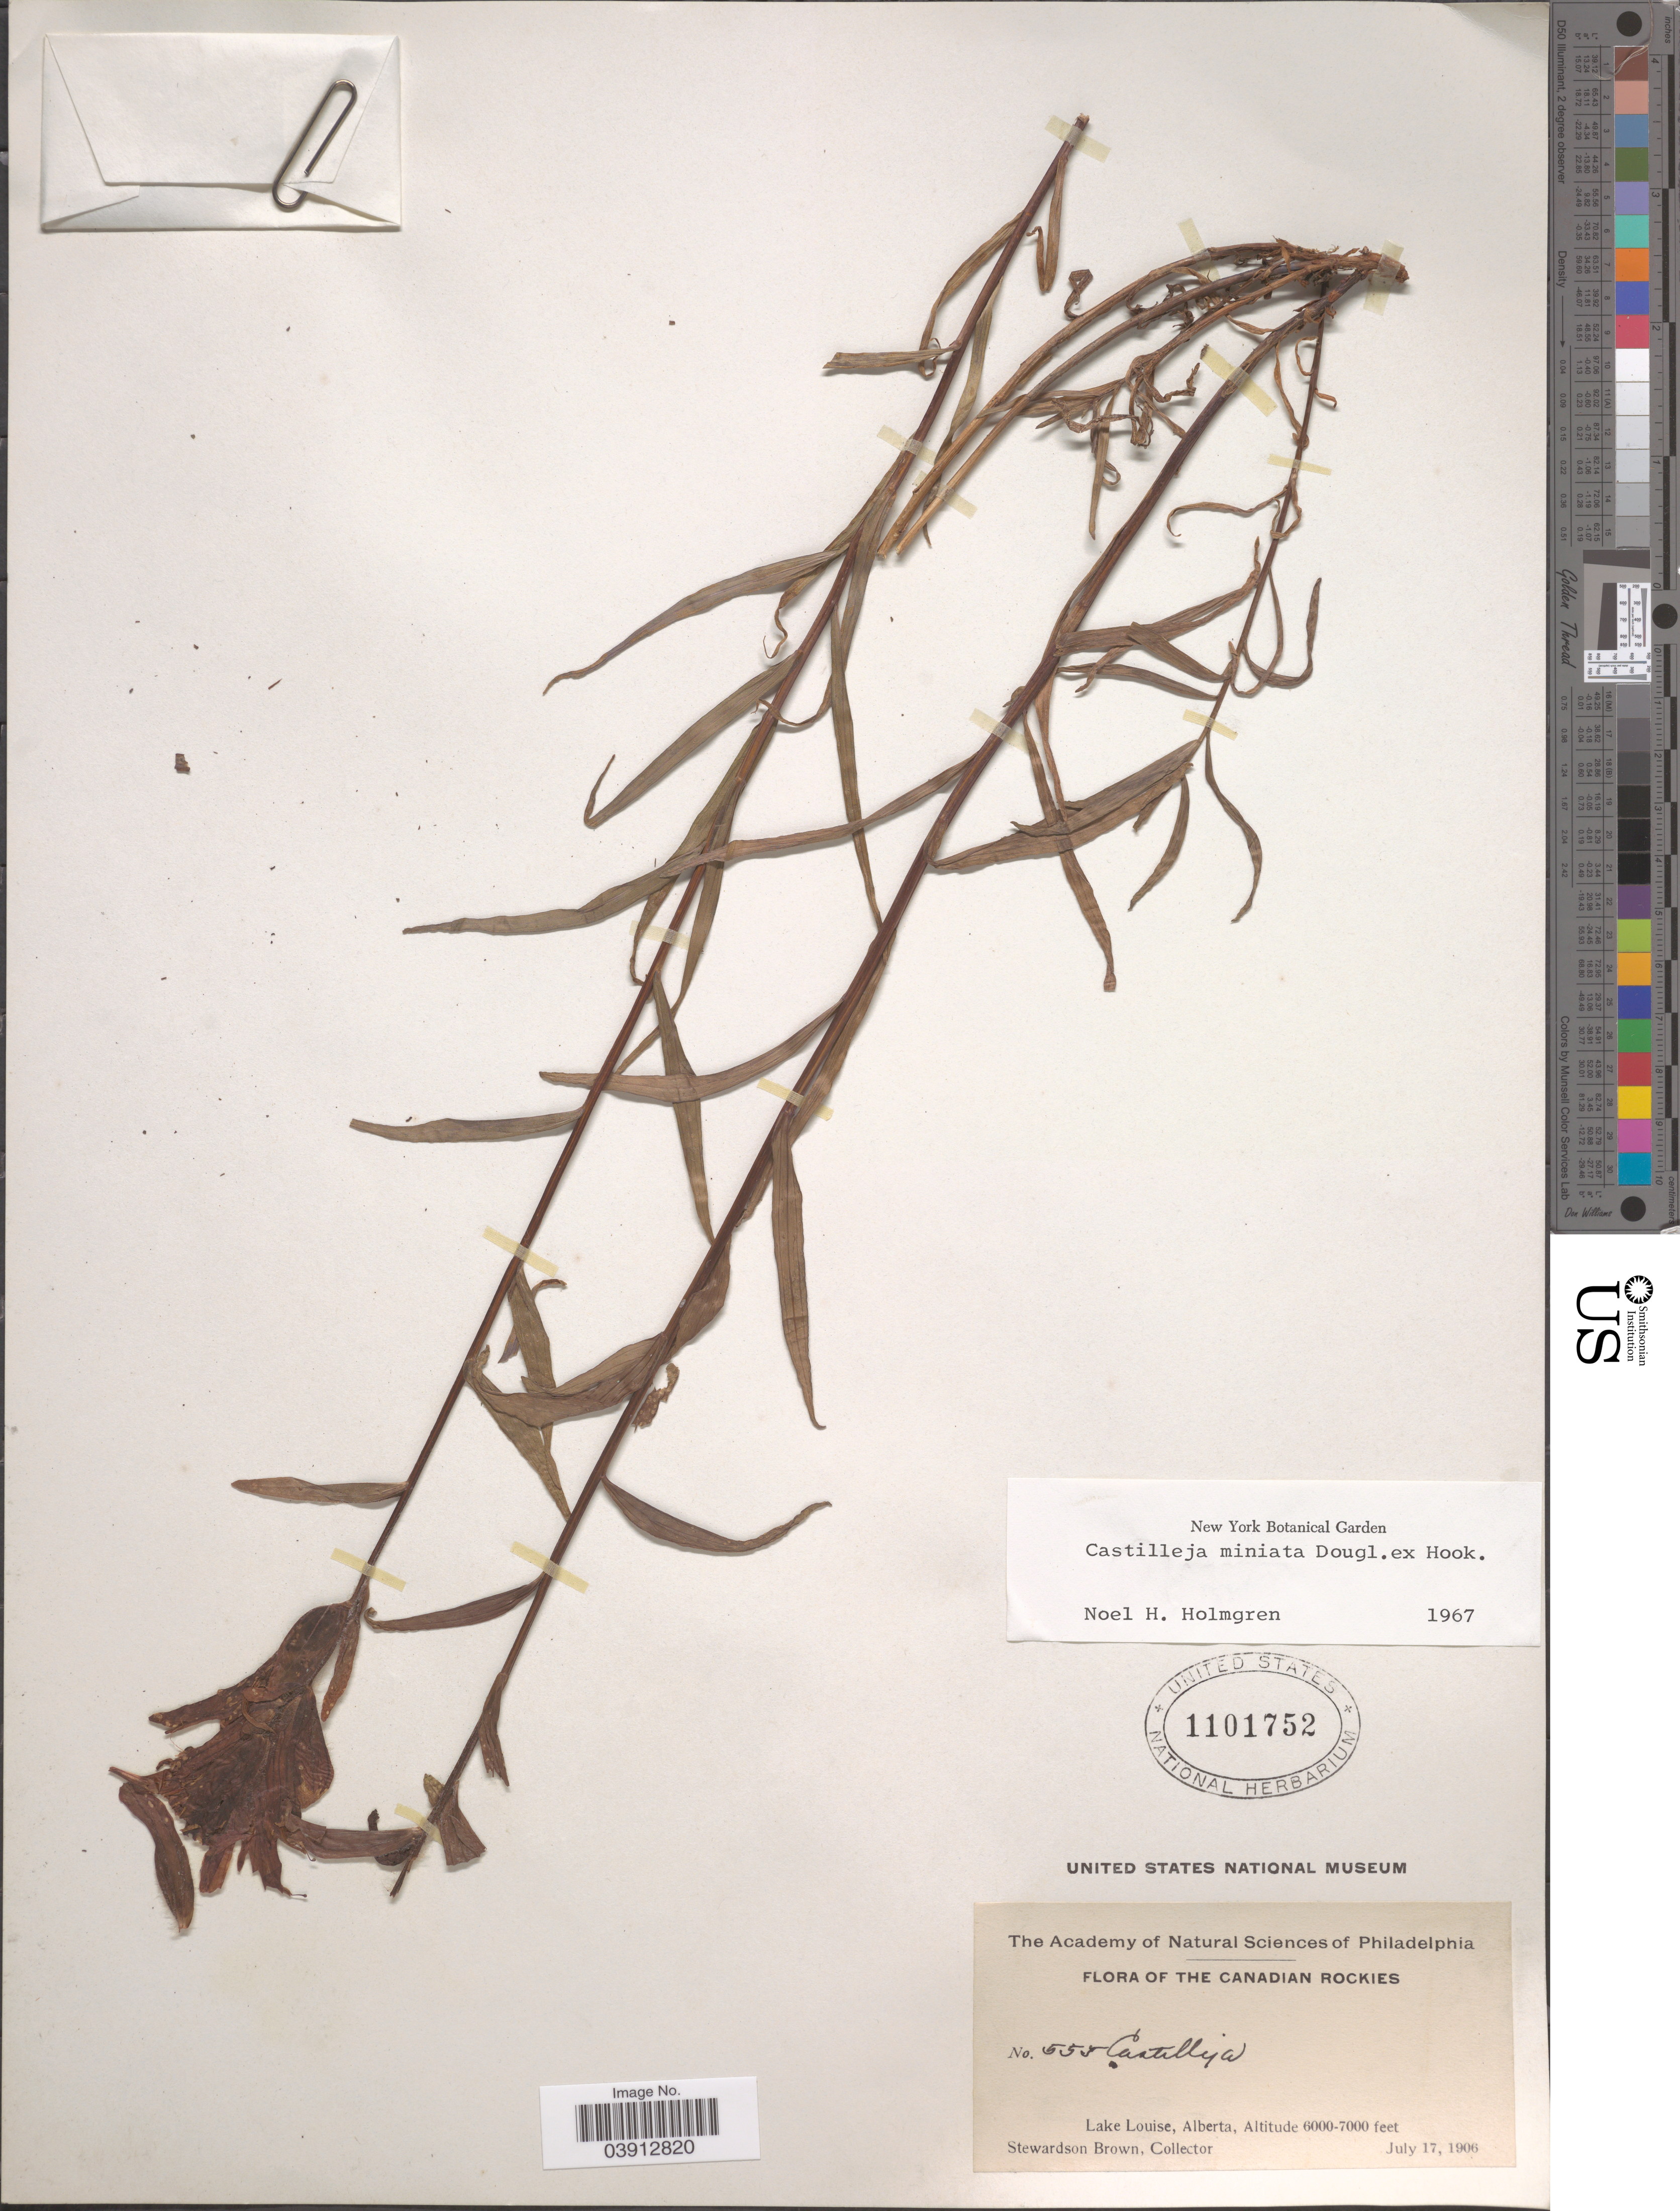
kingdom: Plantae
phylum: Tracheophyta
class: Magnoliopsida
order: Lamiales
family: Orobanchaceae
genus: Castilleja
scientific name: Castilleja miniata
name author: Douglas ex Hook.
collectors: S. Brown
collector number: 555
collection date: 1906-07-17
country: Canada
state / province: Alberta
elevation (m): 1829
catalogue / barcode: US 1101752